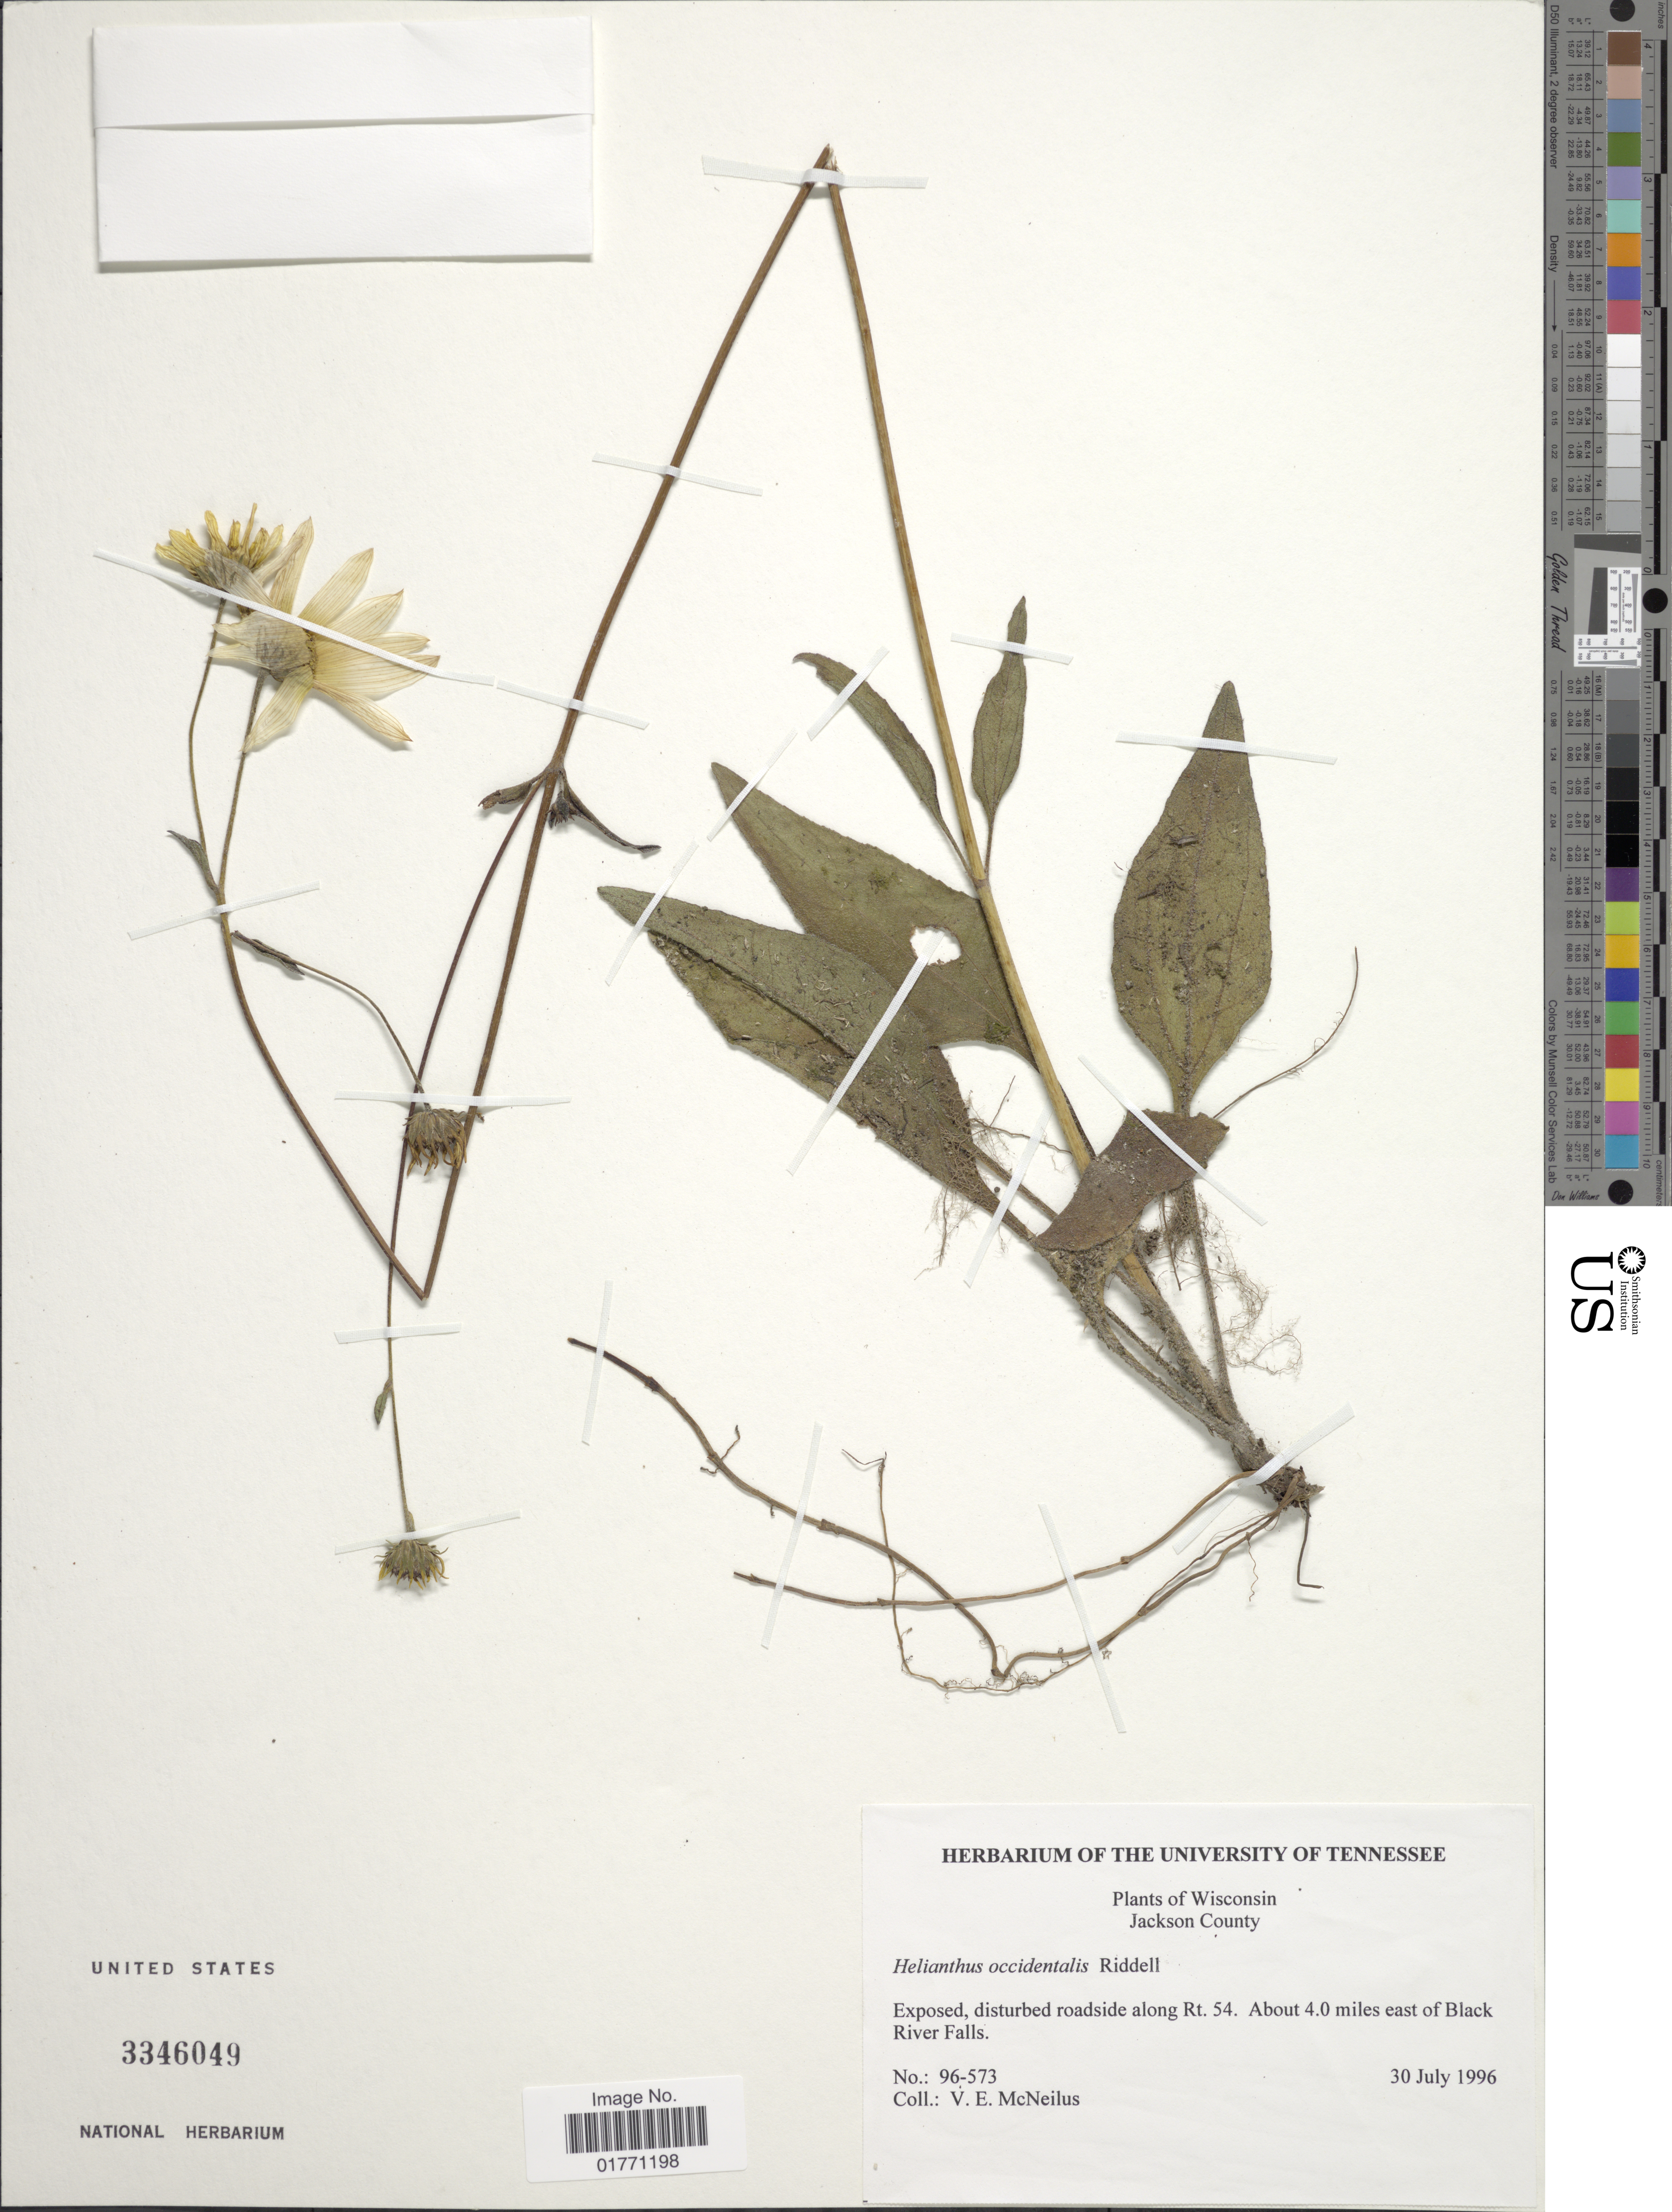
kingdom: Plantae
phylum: Tracheophyta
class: Magnoliopsida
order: Asterales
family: Asteraceae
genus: Helianthus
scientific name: Helianthus occidentalis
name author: Riddell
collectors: V. Mcneilus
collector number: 96-573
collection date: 1996-07-30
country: United States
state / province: Wisconsin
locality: Jackson County, exposed, disturbed roadside along Rt. 54, about 4.0 miles east of Black River Falls.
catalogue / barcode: US 3346049